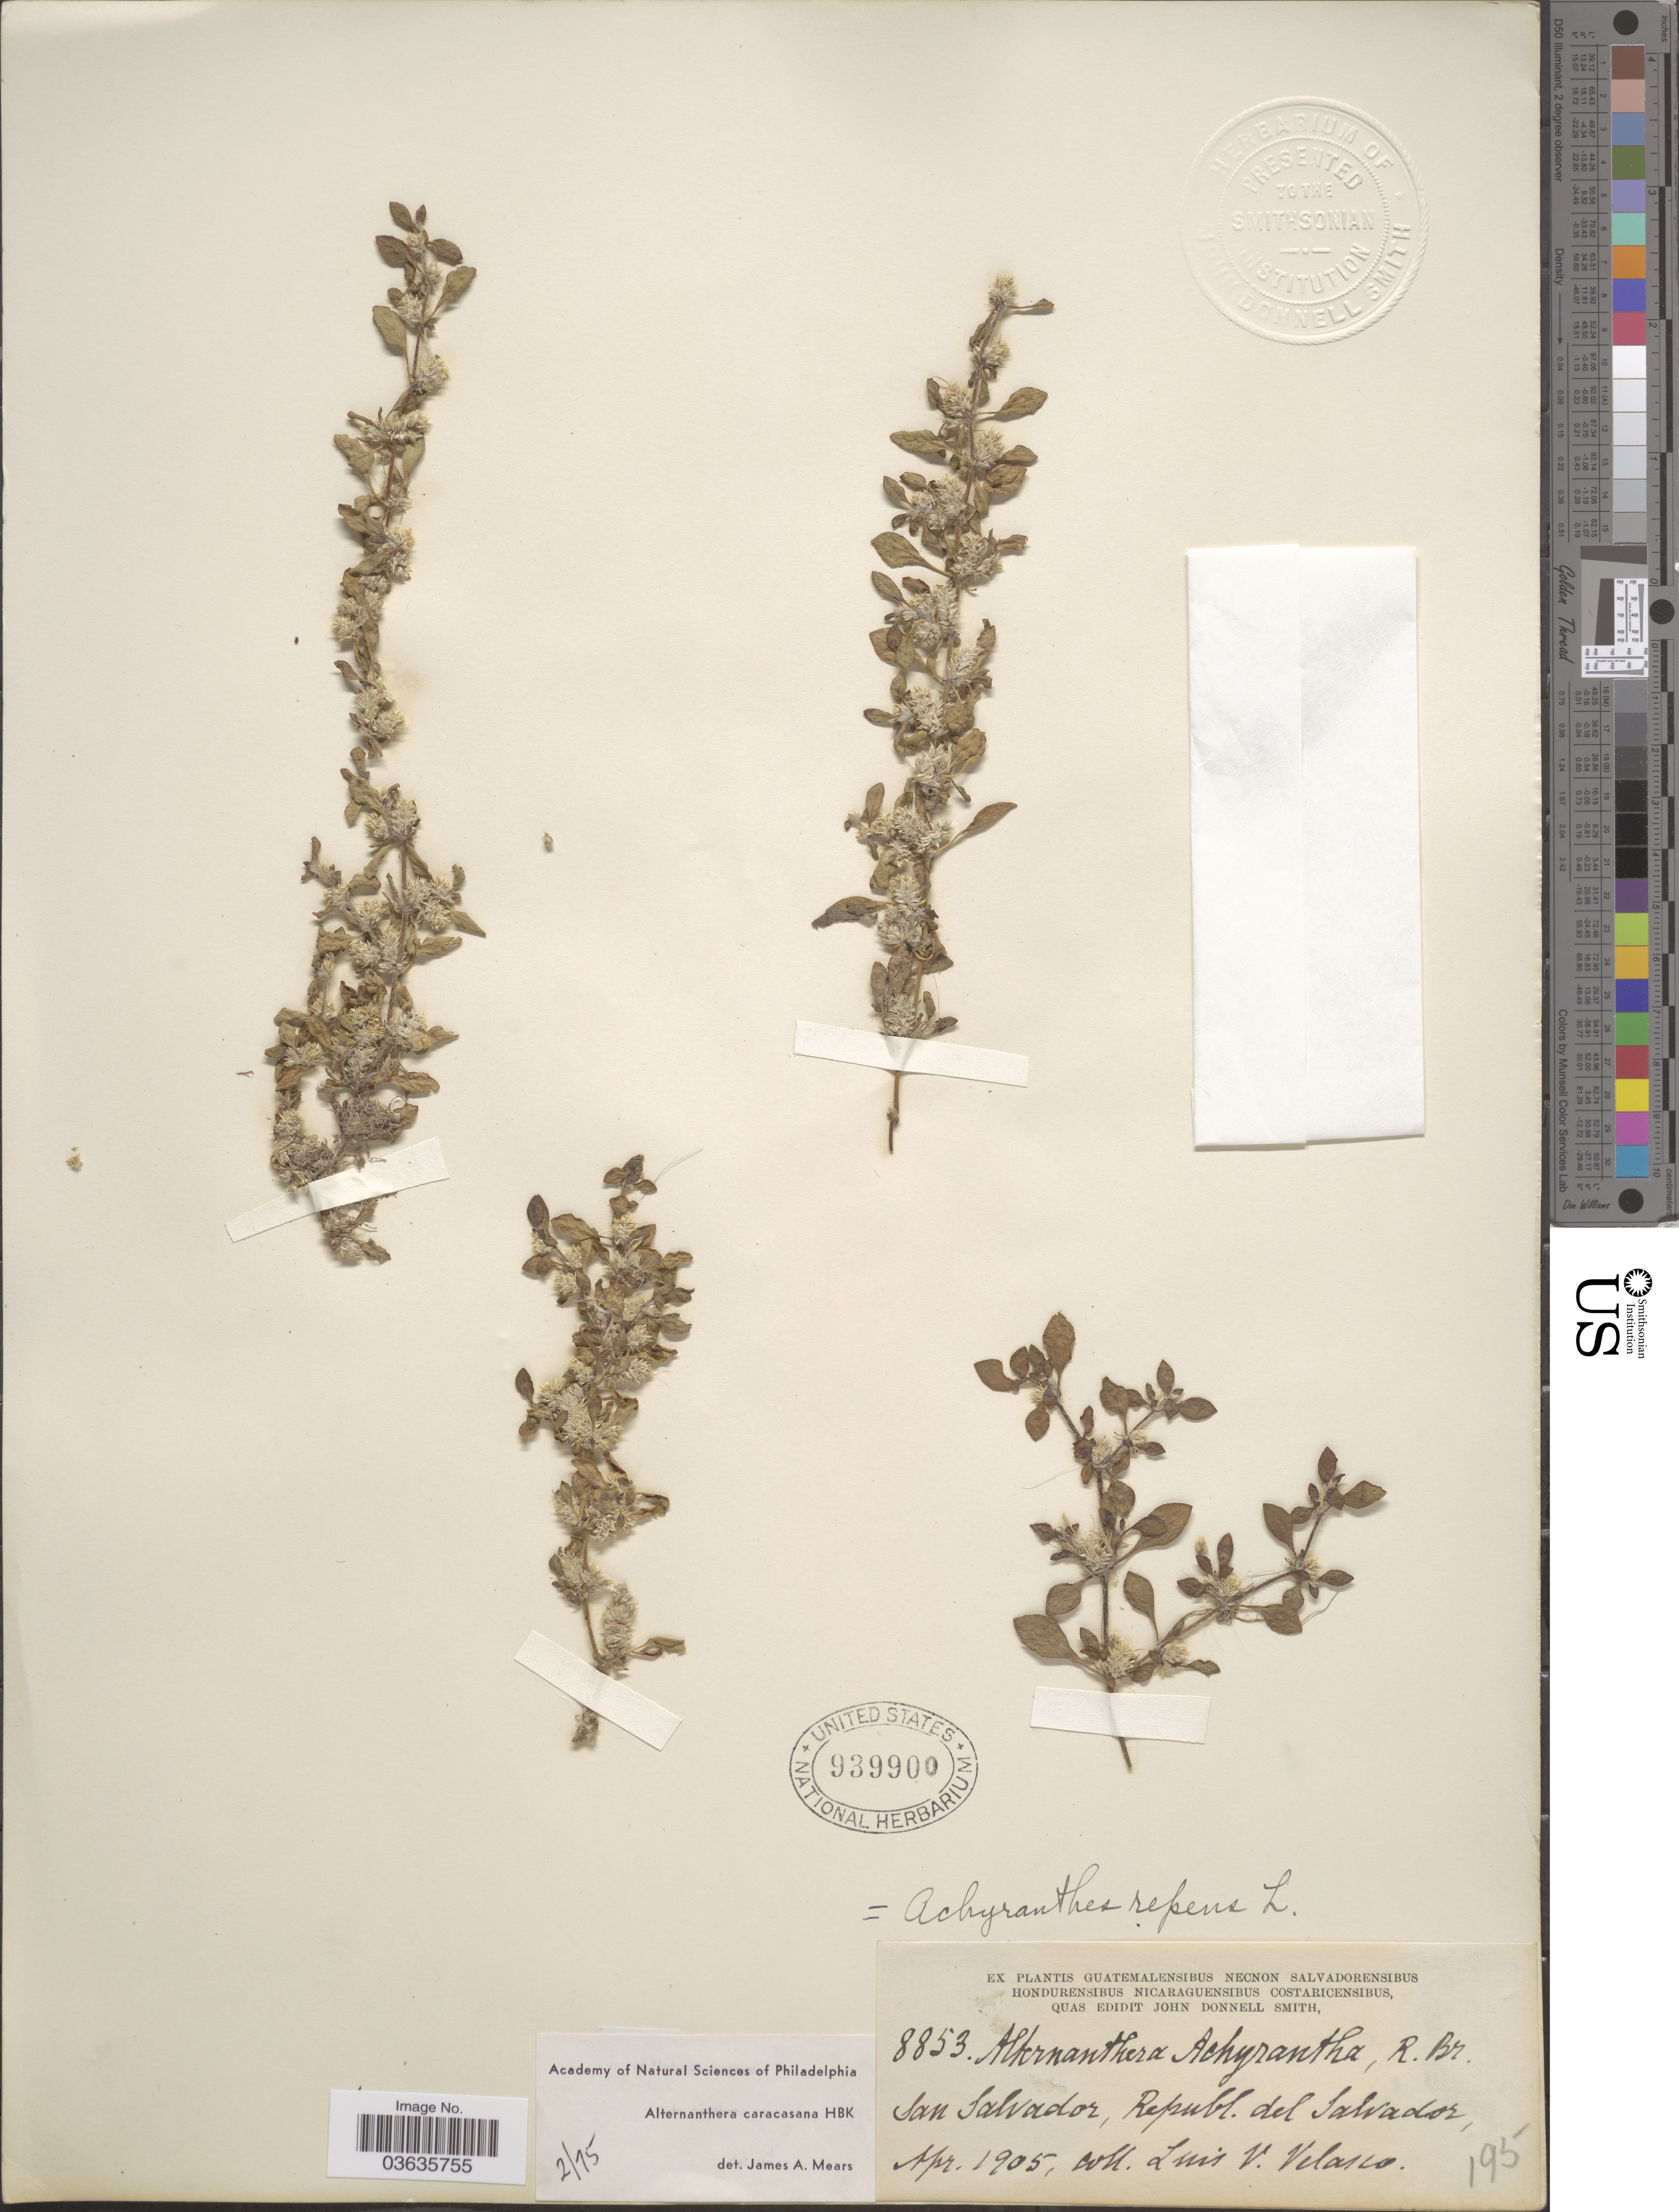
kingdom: Plantae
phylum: Tracheophyta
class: Magnoliopsida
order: Caryophyllales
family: Amaranthaceae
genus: Alternanthera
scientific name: Alternanthera caracasana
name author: Kunth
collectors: L. Velasco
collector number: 8853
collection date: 1905-04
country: El Salvador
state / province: San Salvador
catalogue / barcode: US 939900